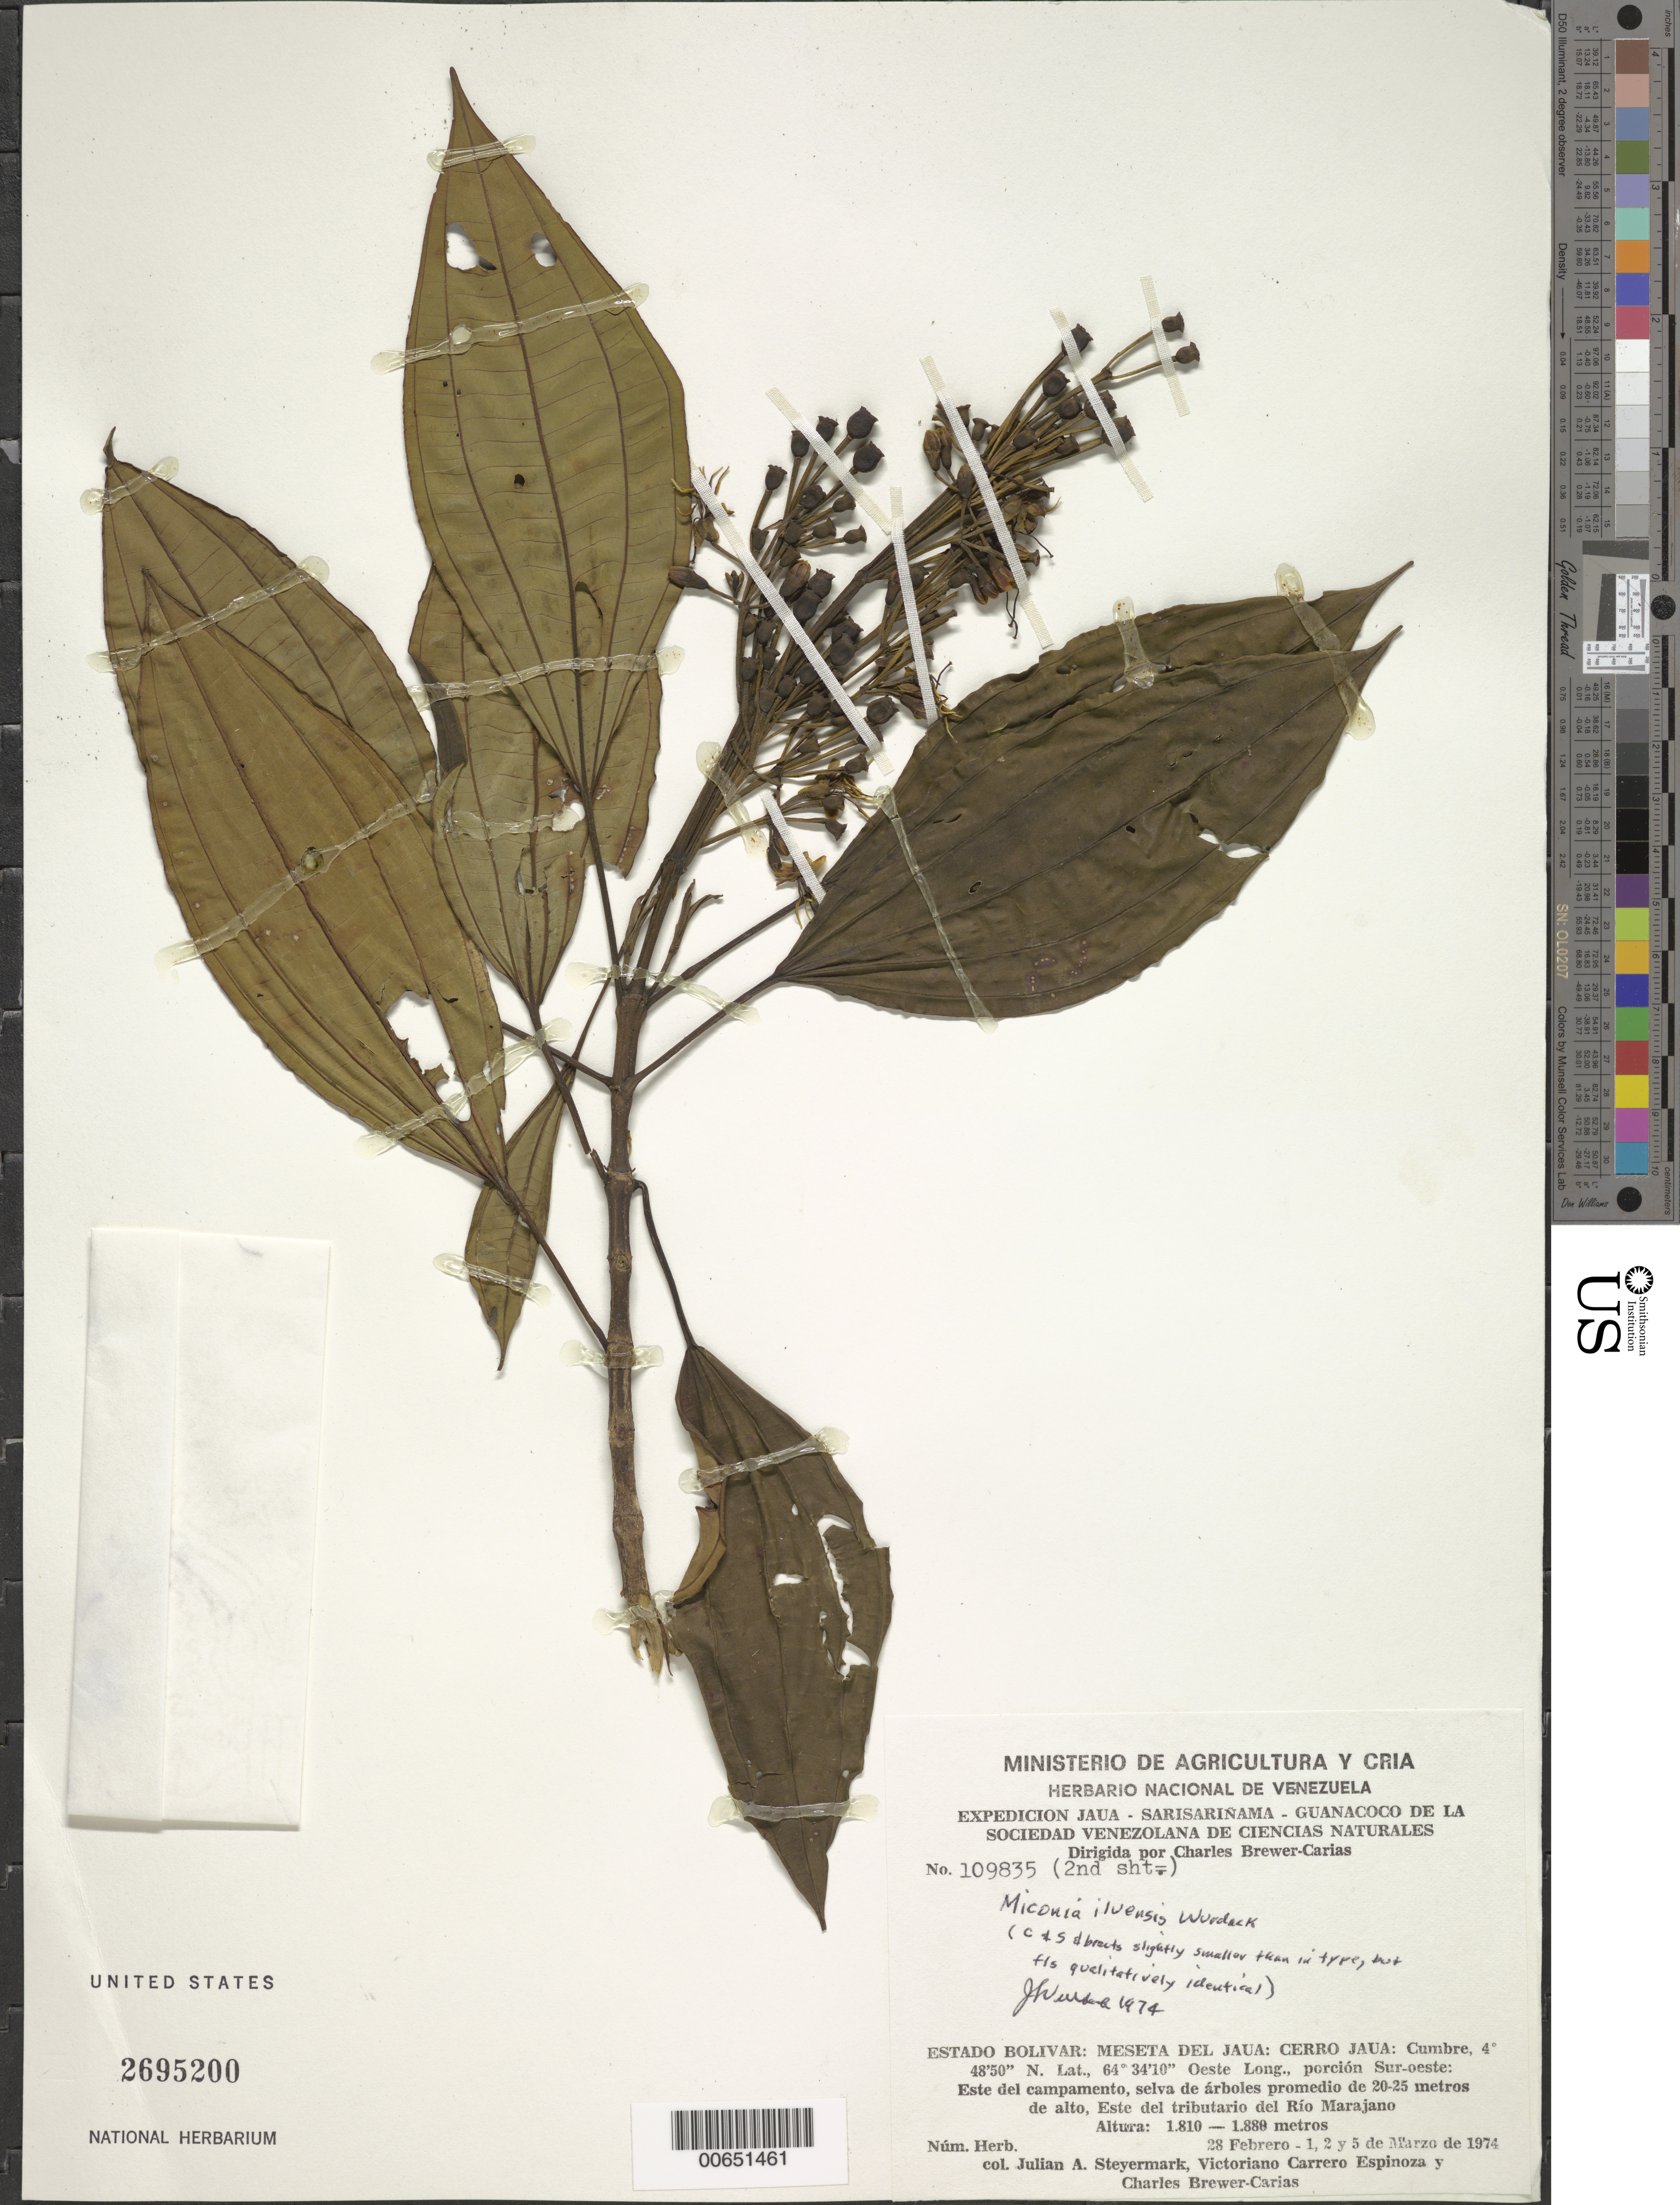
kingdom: Plantae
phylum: Tracheophyta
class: Magnoliopsida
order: Myrtales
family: Melastomataceae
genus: Miconia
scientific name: Miconia iluensis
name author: Wurdack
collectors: J. Steyermark, V. Carreño E. & C. Brewer-Carias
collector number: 109835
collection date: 1974-02-28/1974-03-05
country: Venezuela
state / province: Bolivar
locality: Estado Bolivar: Meseta del Jaua: Cerro Jaua: Cumbre, proción Sur-oeste: Este del campamento, selva de árboles promedio de 20-25 metros de alto, Este del tributario del Río Marajano.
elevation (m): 1810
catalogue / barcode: US 2695200